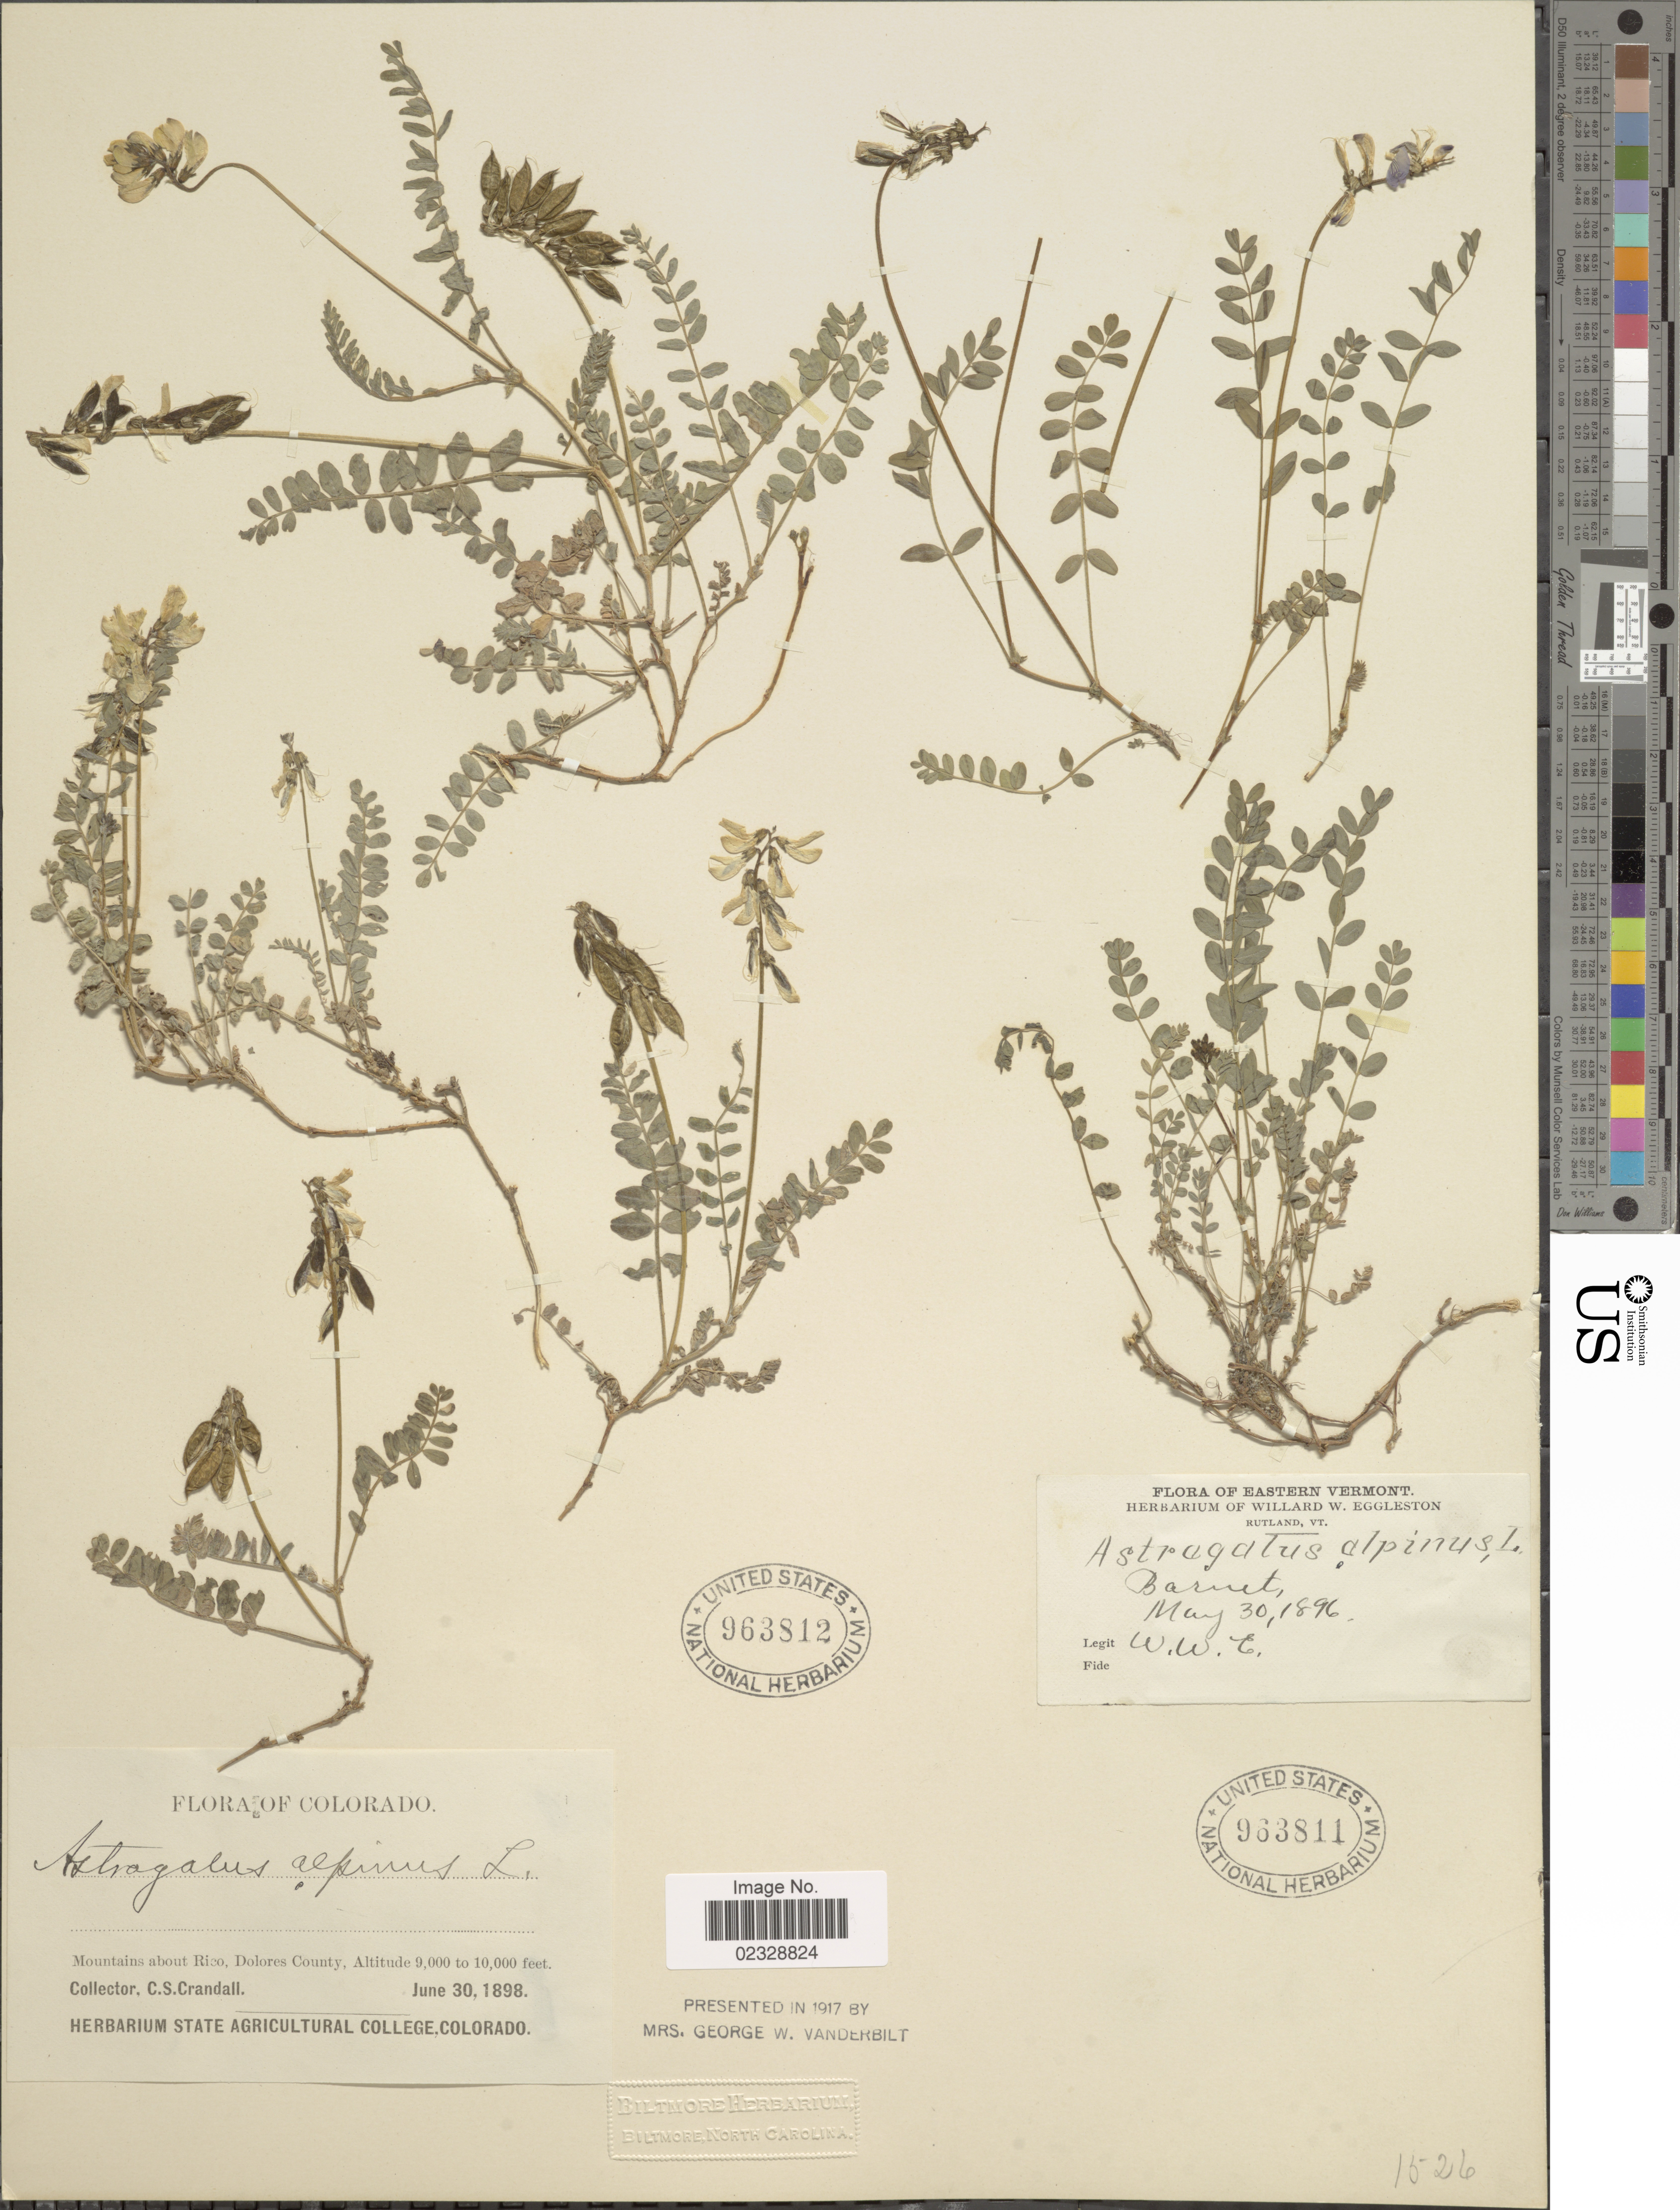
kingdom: Plantae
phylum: Tracheophyta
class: Magnoliopsida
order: Fabales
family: Fabaceae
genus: Astragalus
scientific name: Astragalus alpinus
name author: L.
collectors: W. W. Eggleston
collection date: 1896-05-30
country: United States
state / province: Vermont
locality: Eastern Vermont, Barnet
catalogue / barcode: US 963811-2